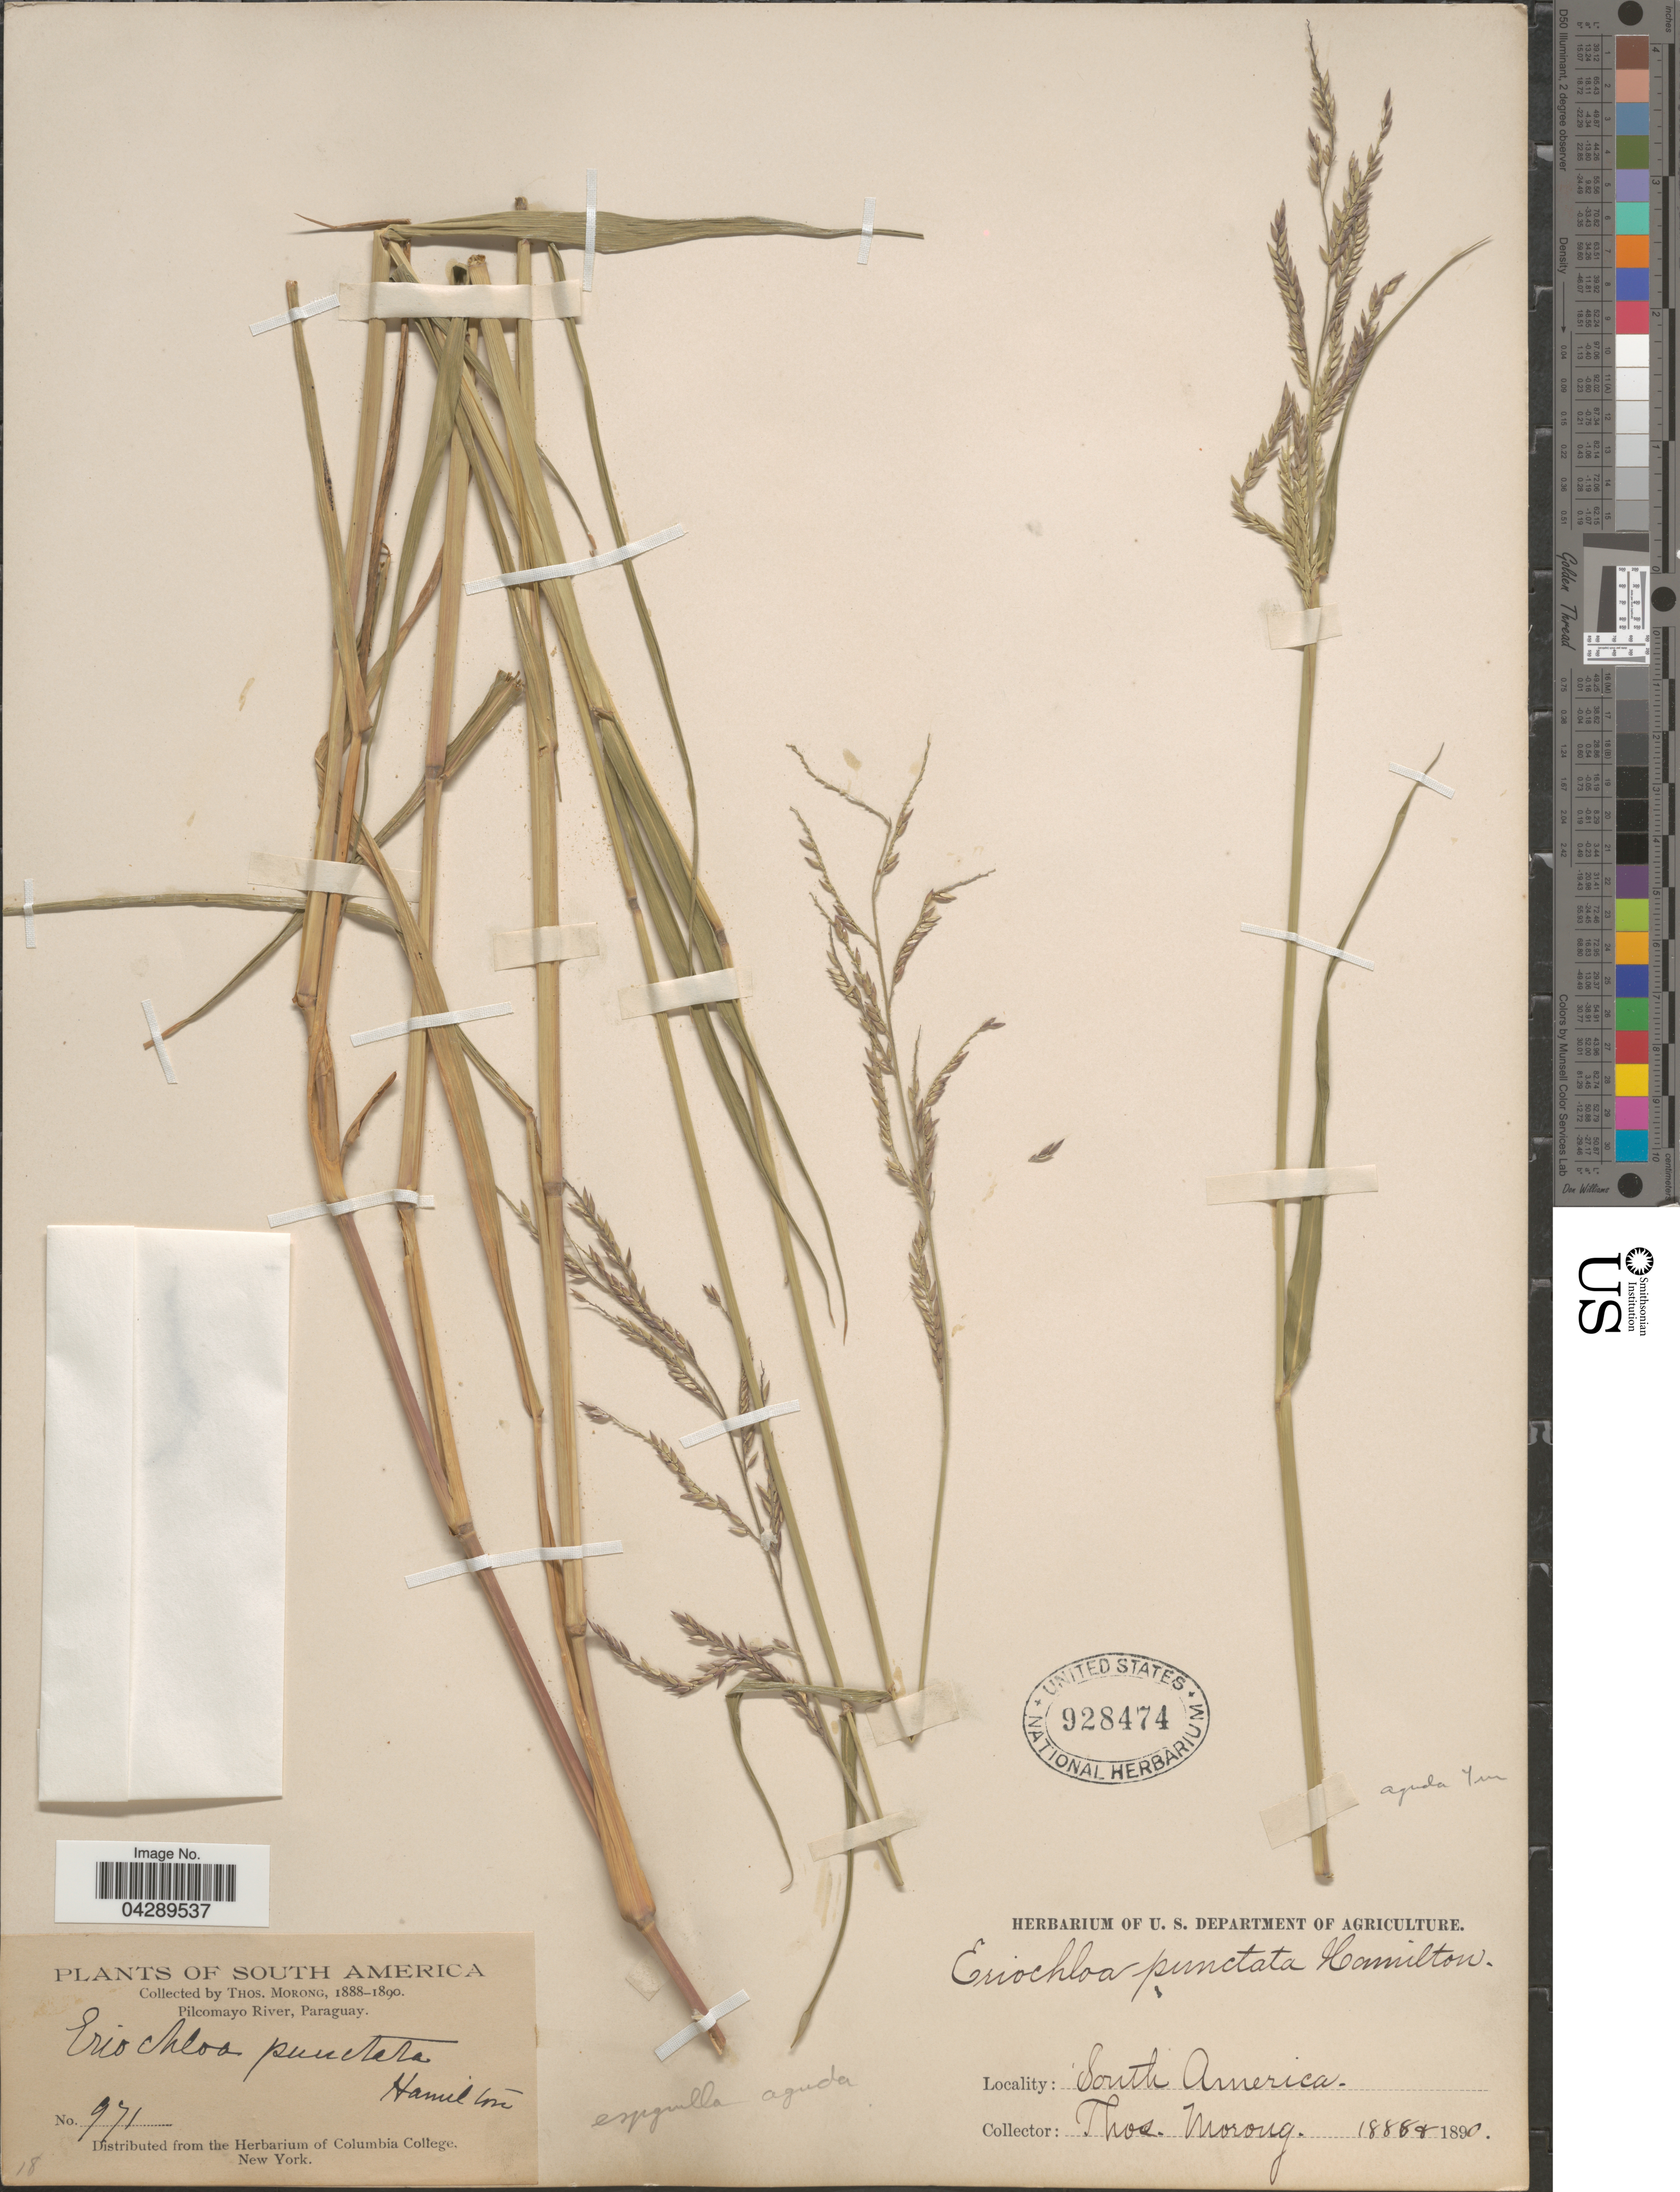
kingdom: Plantae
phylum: Tracheophyta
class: Liliopsida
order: Poales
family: Poaceae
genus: Eriochloa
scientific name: Eriochloa punctata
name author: (L.) Desv. ex Ham.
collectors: ex herb. T. Morong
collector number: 971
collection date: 1888/1890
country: Paraguay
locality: Pilcomayo River.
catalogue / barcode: US 928474